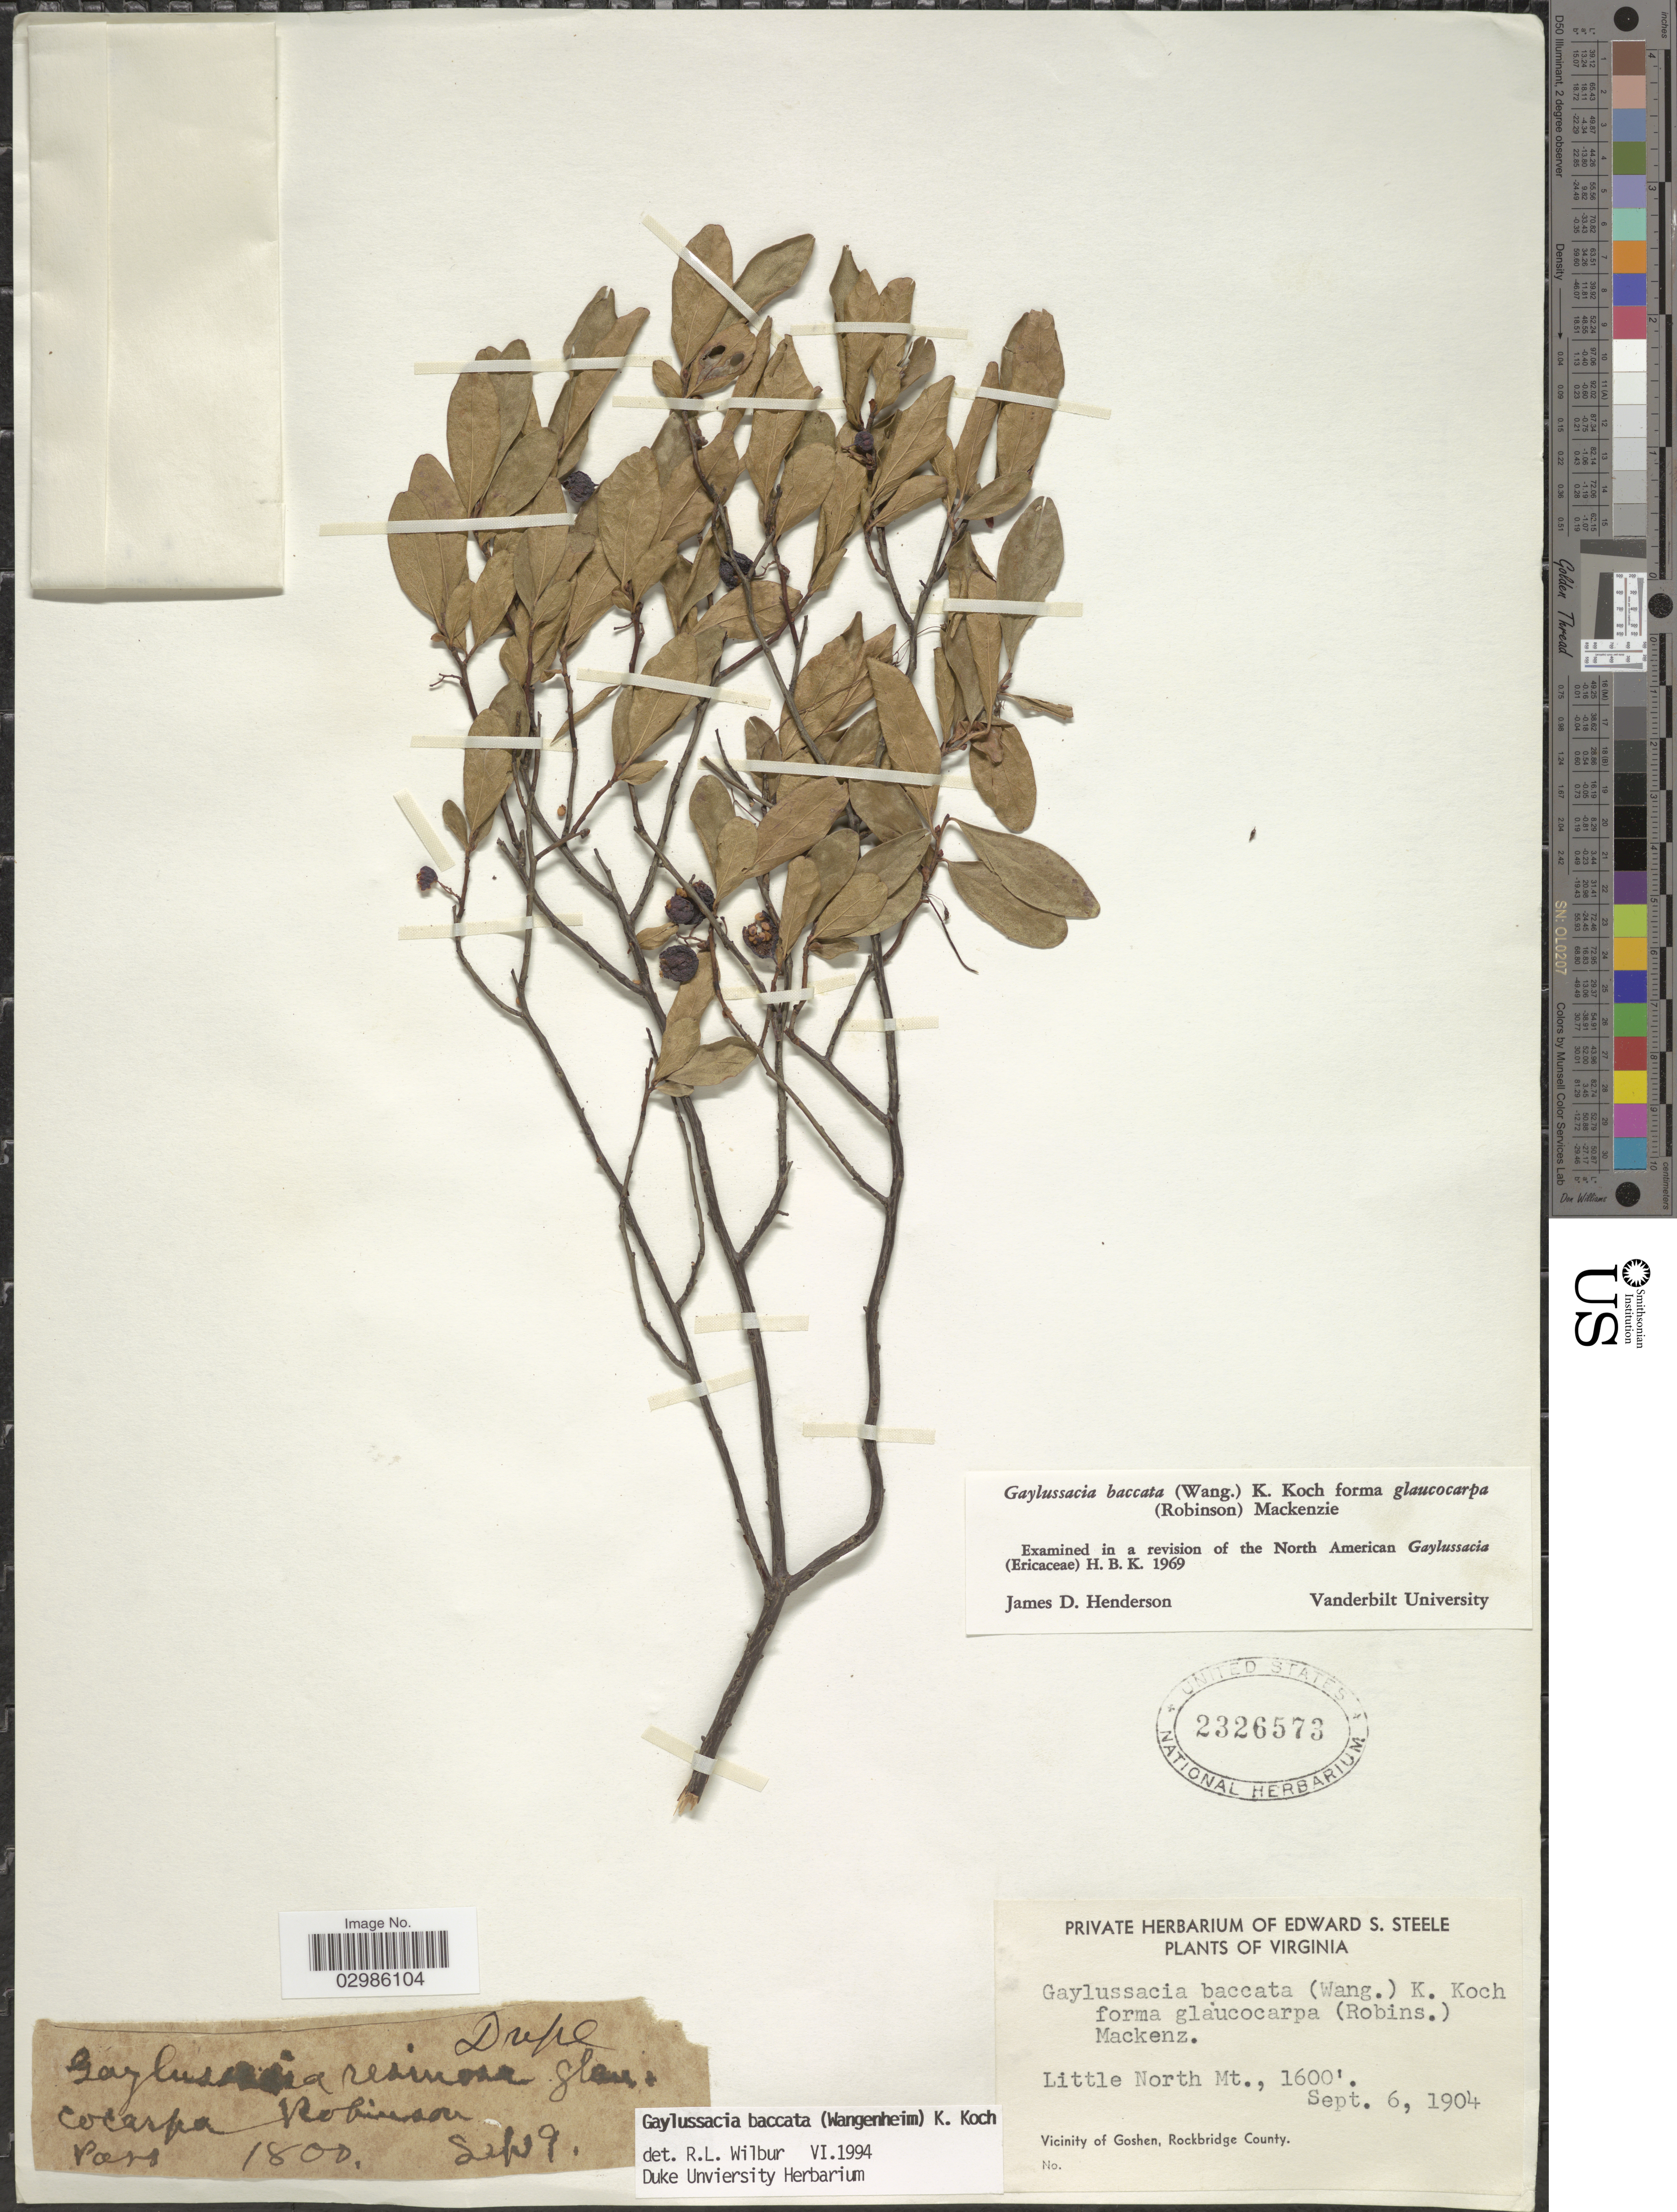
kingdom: Plantae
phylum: Tracheophyta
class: Magnoliopsida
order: Ericales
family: Ericaceae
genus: Gaylussacia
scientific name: Gaylussacia baccata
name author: (Wangenh.) K. Koch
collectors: ex herb. Edward S. Steele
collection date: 1904-09-06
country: United States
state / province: Virginia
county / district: Rockbridge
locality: Little North Mt., Vicinity of Goshen, Rockbridge County.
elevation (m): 488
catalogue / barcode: US 2326573